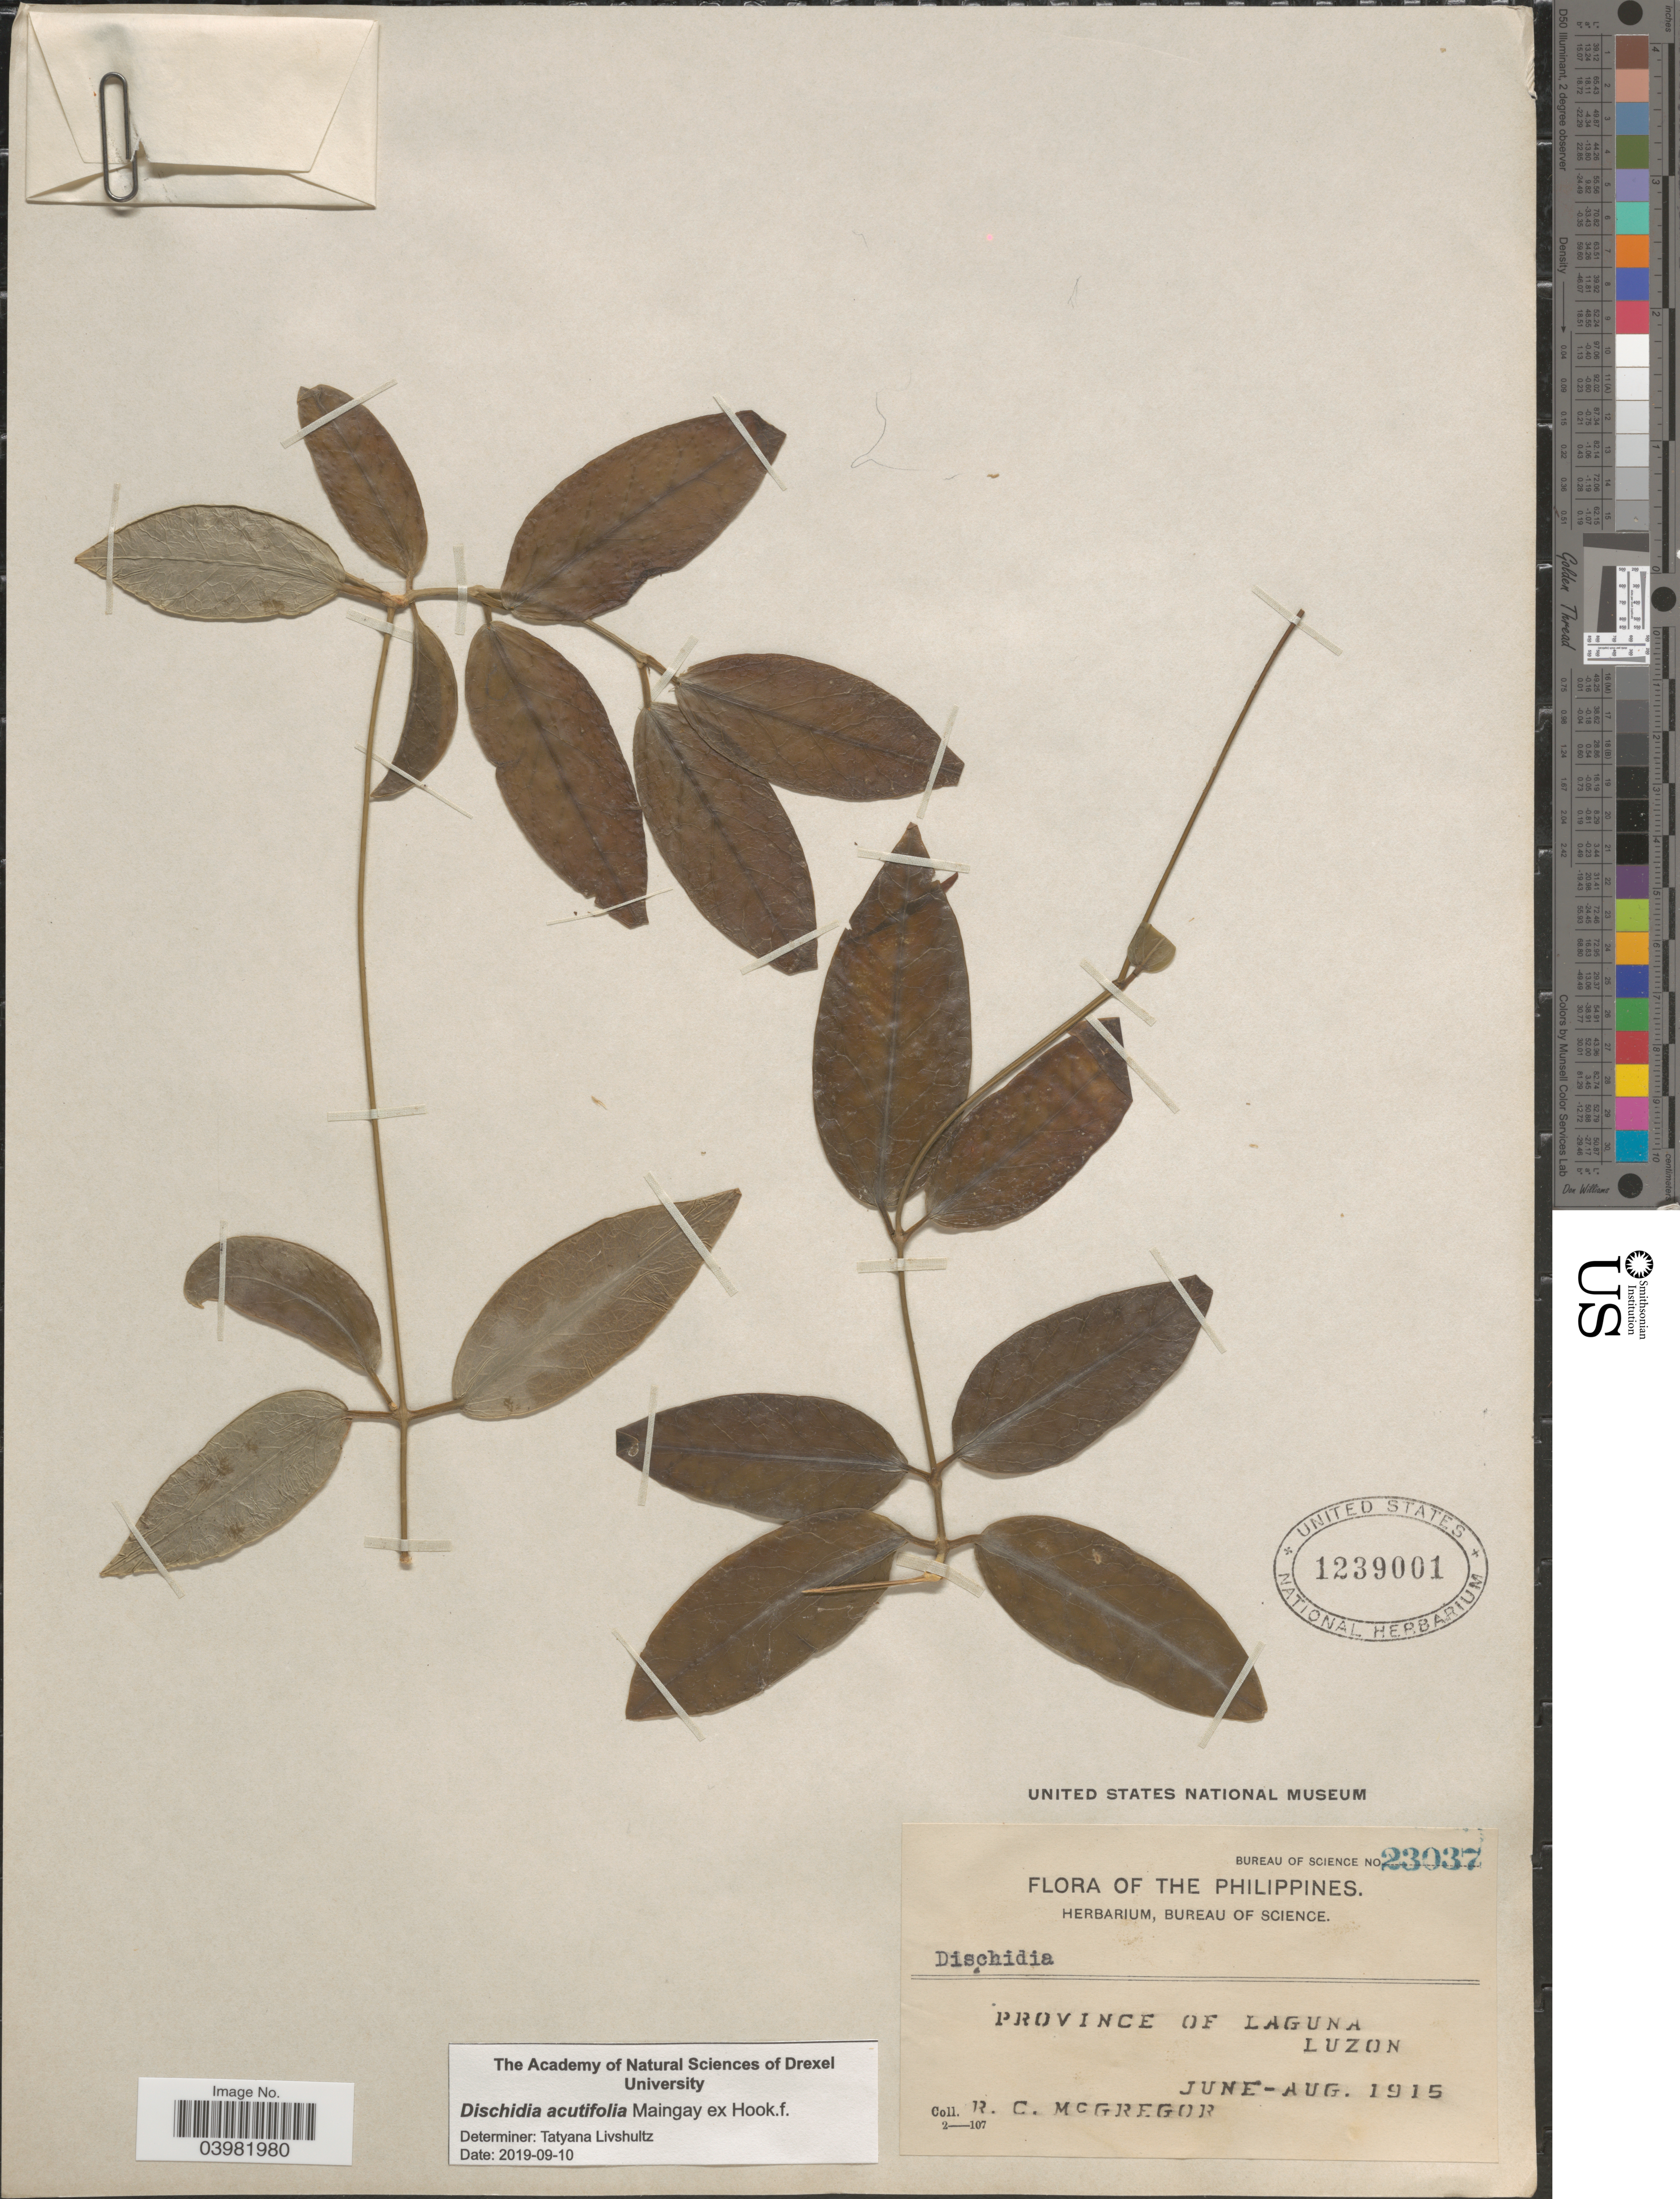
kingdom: Plantae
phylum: Tracheophyta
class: Magnoliopsida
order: Gentianales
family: Apocynaceae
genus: Dischidia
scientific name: Dischidia acutifolia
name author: Maingay ex Hook. f.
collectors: R. C. McGregor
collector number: Bureau of Science 23037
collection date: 1915-06/1915-08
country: Philippines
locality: Province of Laguna. Luzon.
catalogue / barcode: US 1239001